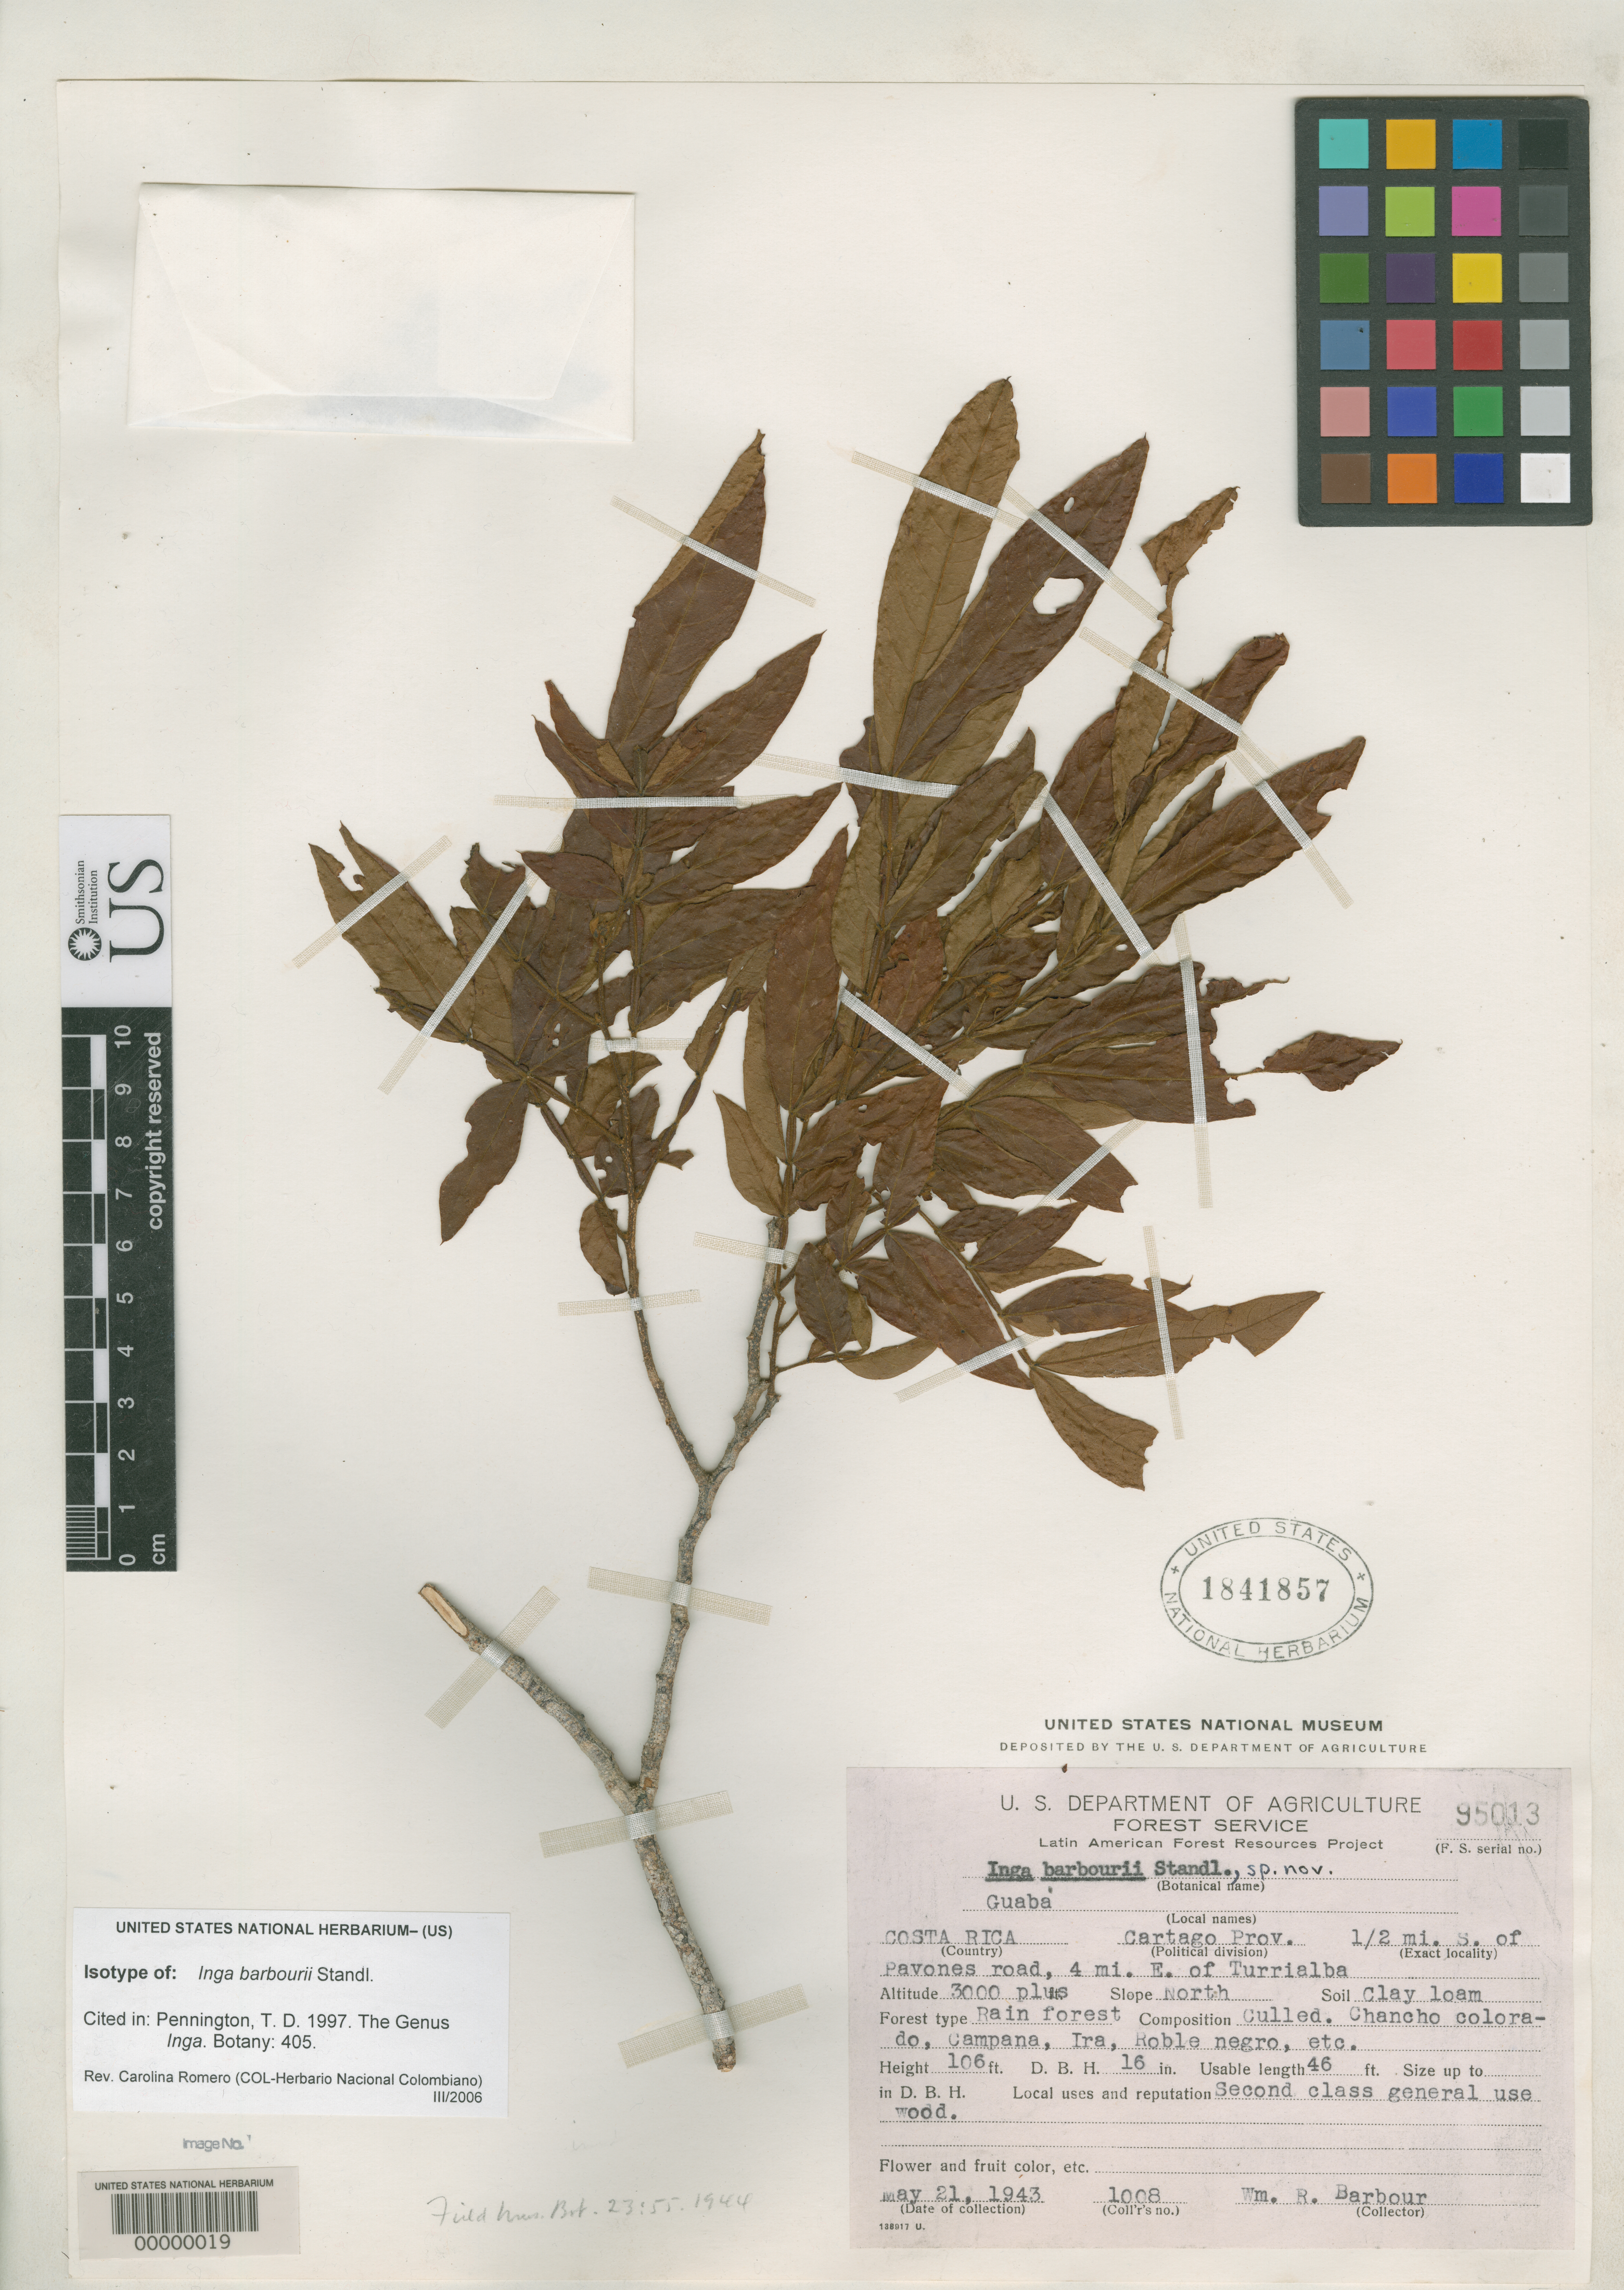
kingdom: Plantae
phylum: Tracheophyta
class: Magnoliopsida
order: Fabales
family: Fabaceae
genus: Inga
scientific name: Inga barbourii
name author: Standl.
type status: Isotype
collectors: W. Barbour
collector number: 1008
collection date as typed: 21 May 1943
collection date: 1943-05-21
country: Costa Rica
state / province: Cartago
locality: Pavones road, 4 mi E of Turrialba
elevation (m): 914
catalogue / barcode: US 1841857